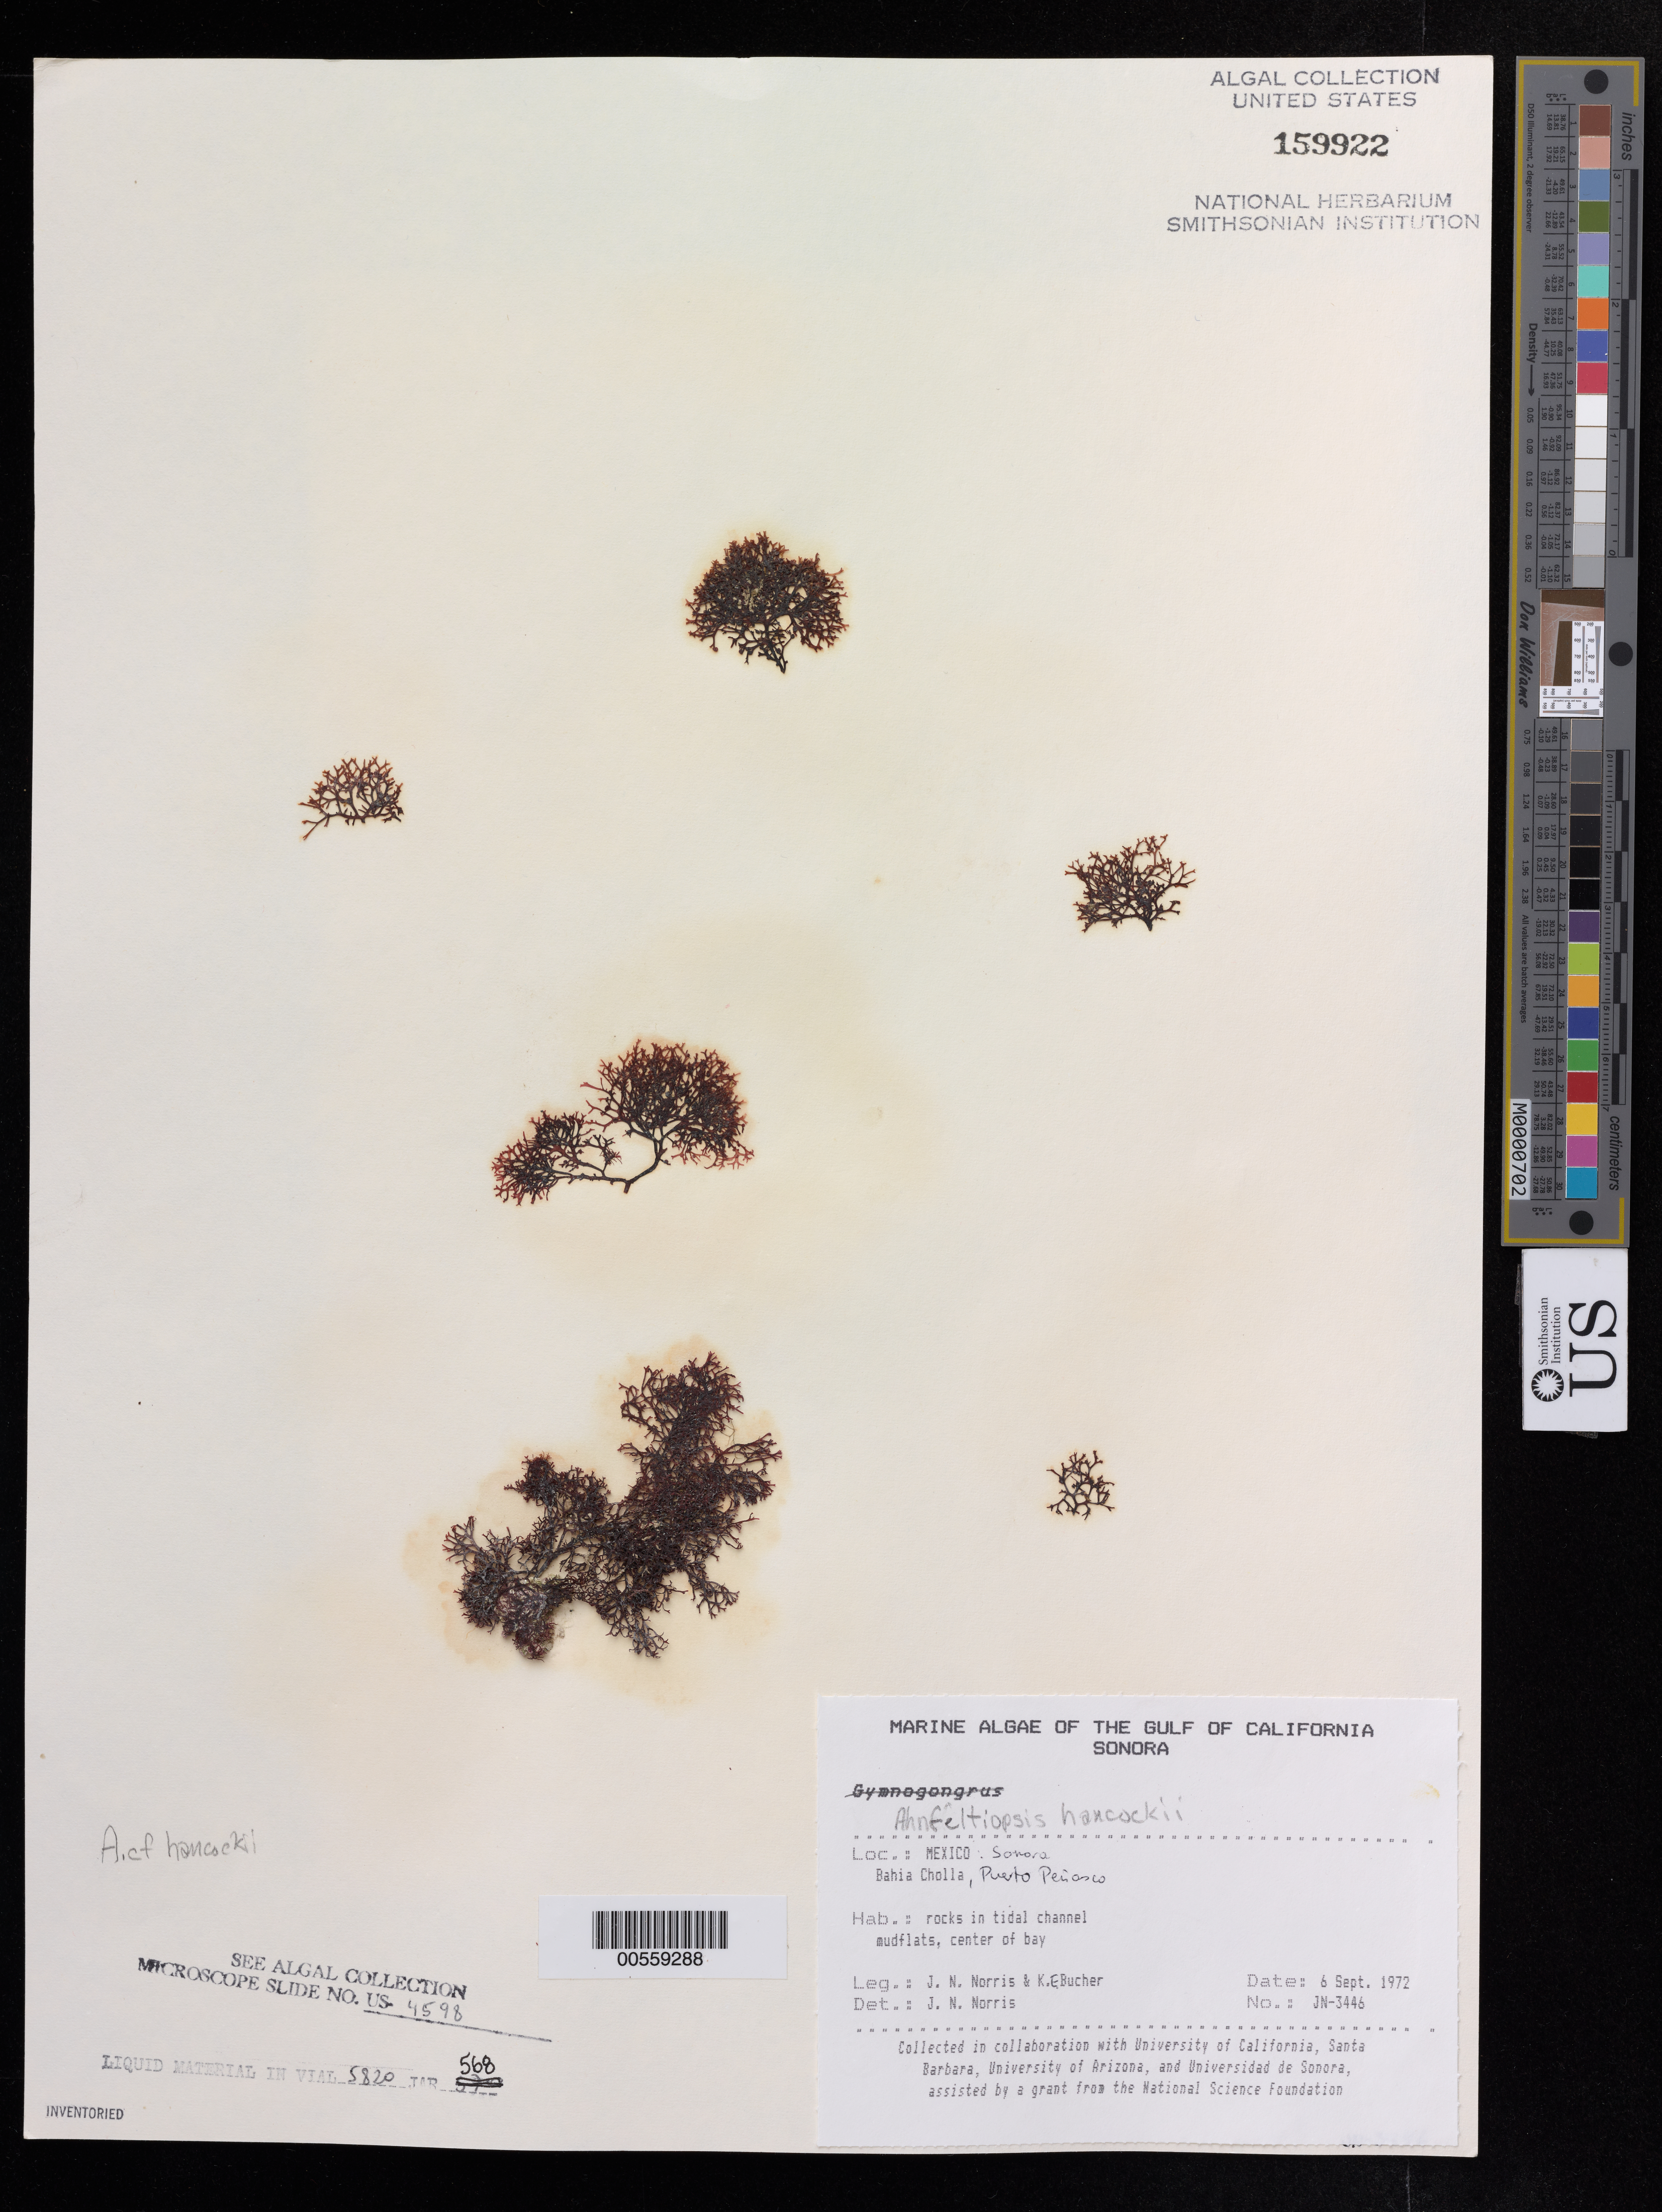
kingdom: Plantae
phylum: Rhodophyta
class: Florideophyceae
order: Gigartinales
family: Phyllophoraceae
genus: Ahnfeltiopsis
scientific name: Ahnfeltiopsis hancockii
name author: (E.Y. Dawson) J.N. Norris & Fredericq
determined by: Norris, James N.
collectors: J. N. Norris & K. E. Bucher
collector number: JN-3446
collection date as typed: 06 Sep 1972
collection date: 1972-09-06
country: Mexico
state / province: Sonora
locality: Bahia Cholla, Puerto Penasco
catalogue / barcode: US 159922